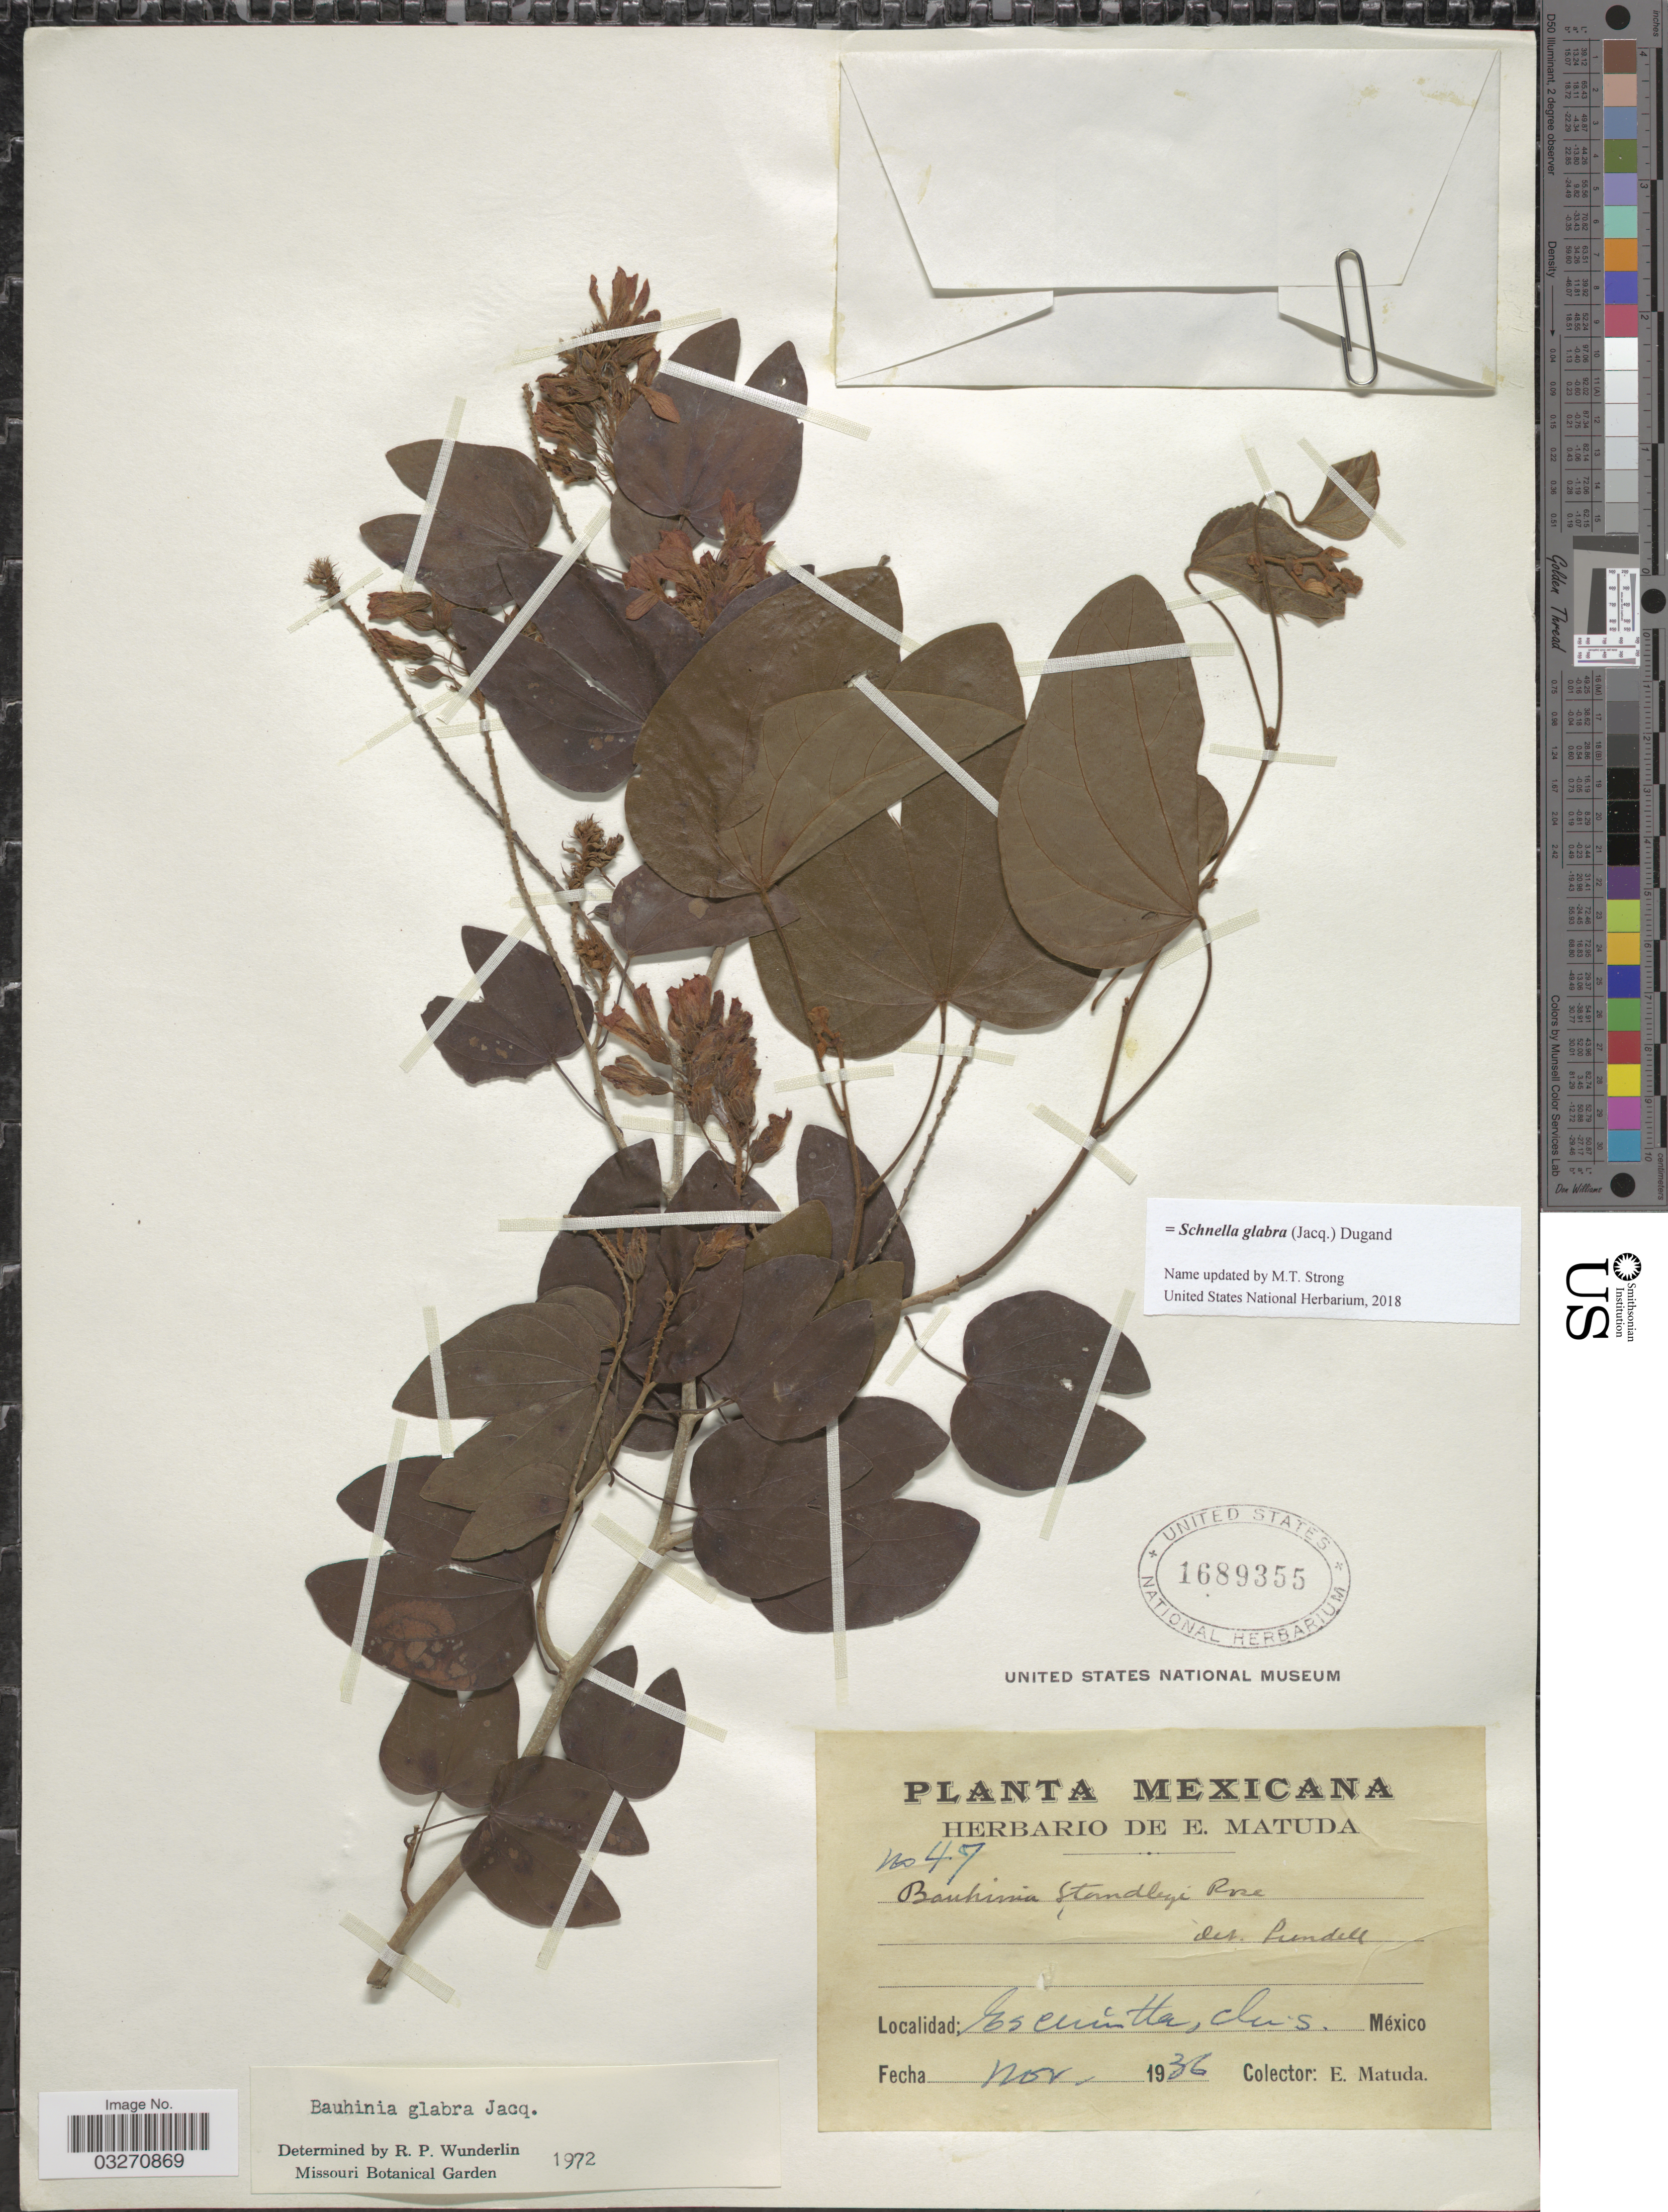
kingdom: Plantae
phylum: Tracheophyta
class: Magnoliopsida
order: Fabales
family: Fabaceae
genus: Schnella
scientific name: Schnella glabra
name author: (Jacq.) Dugand G.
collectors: E. Matuda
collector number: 47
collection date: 1936-11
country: Mexico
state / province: Chiapas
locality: Escuintla, Chis.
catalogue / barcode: US 1689355